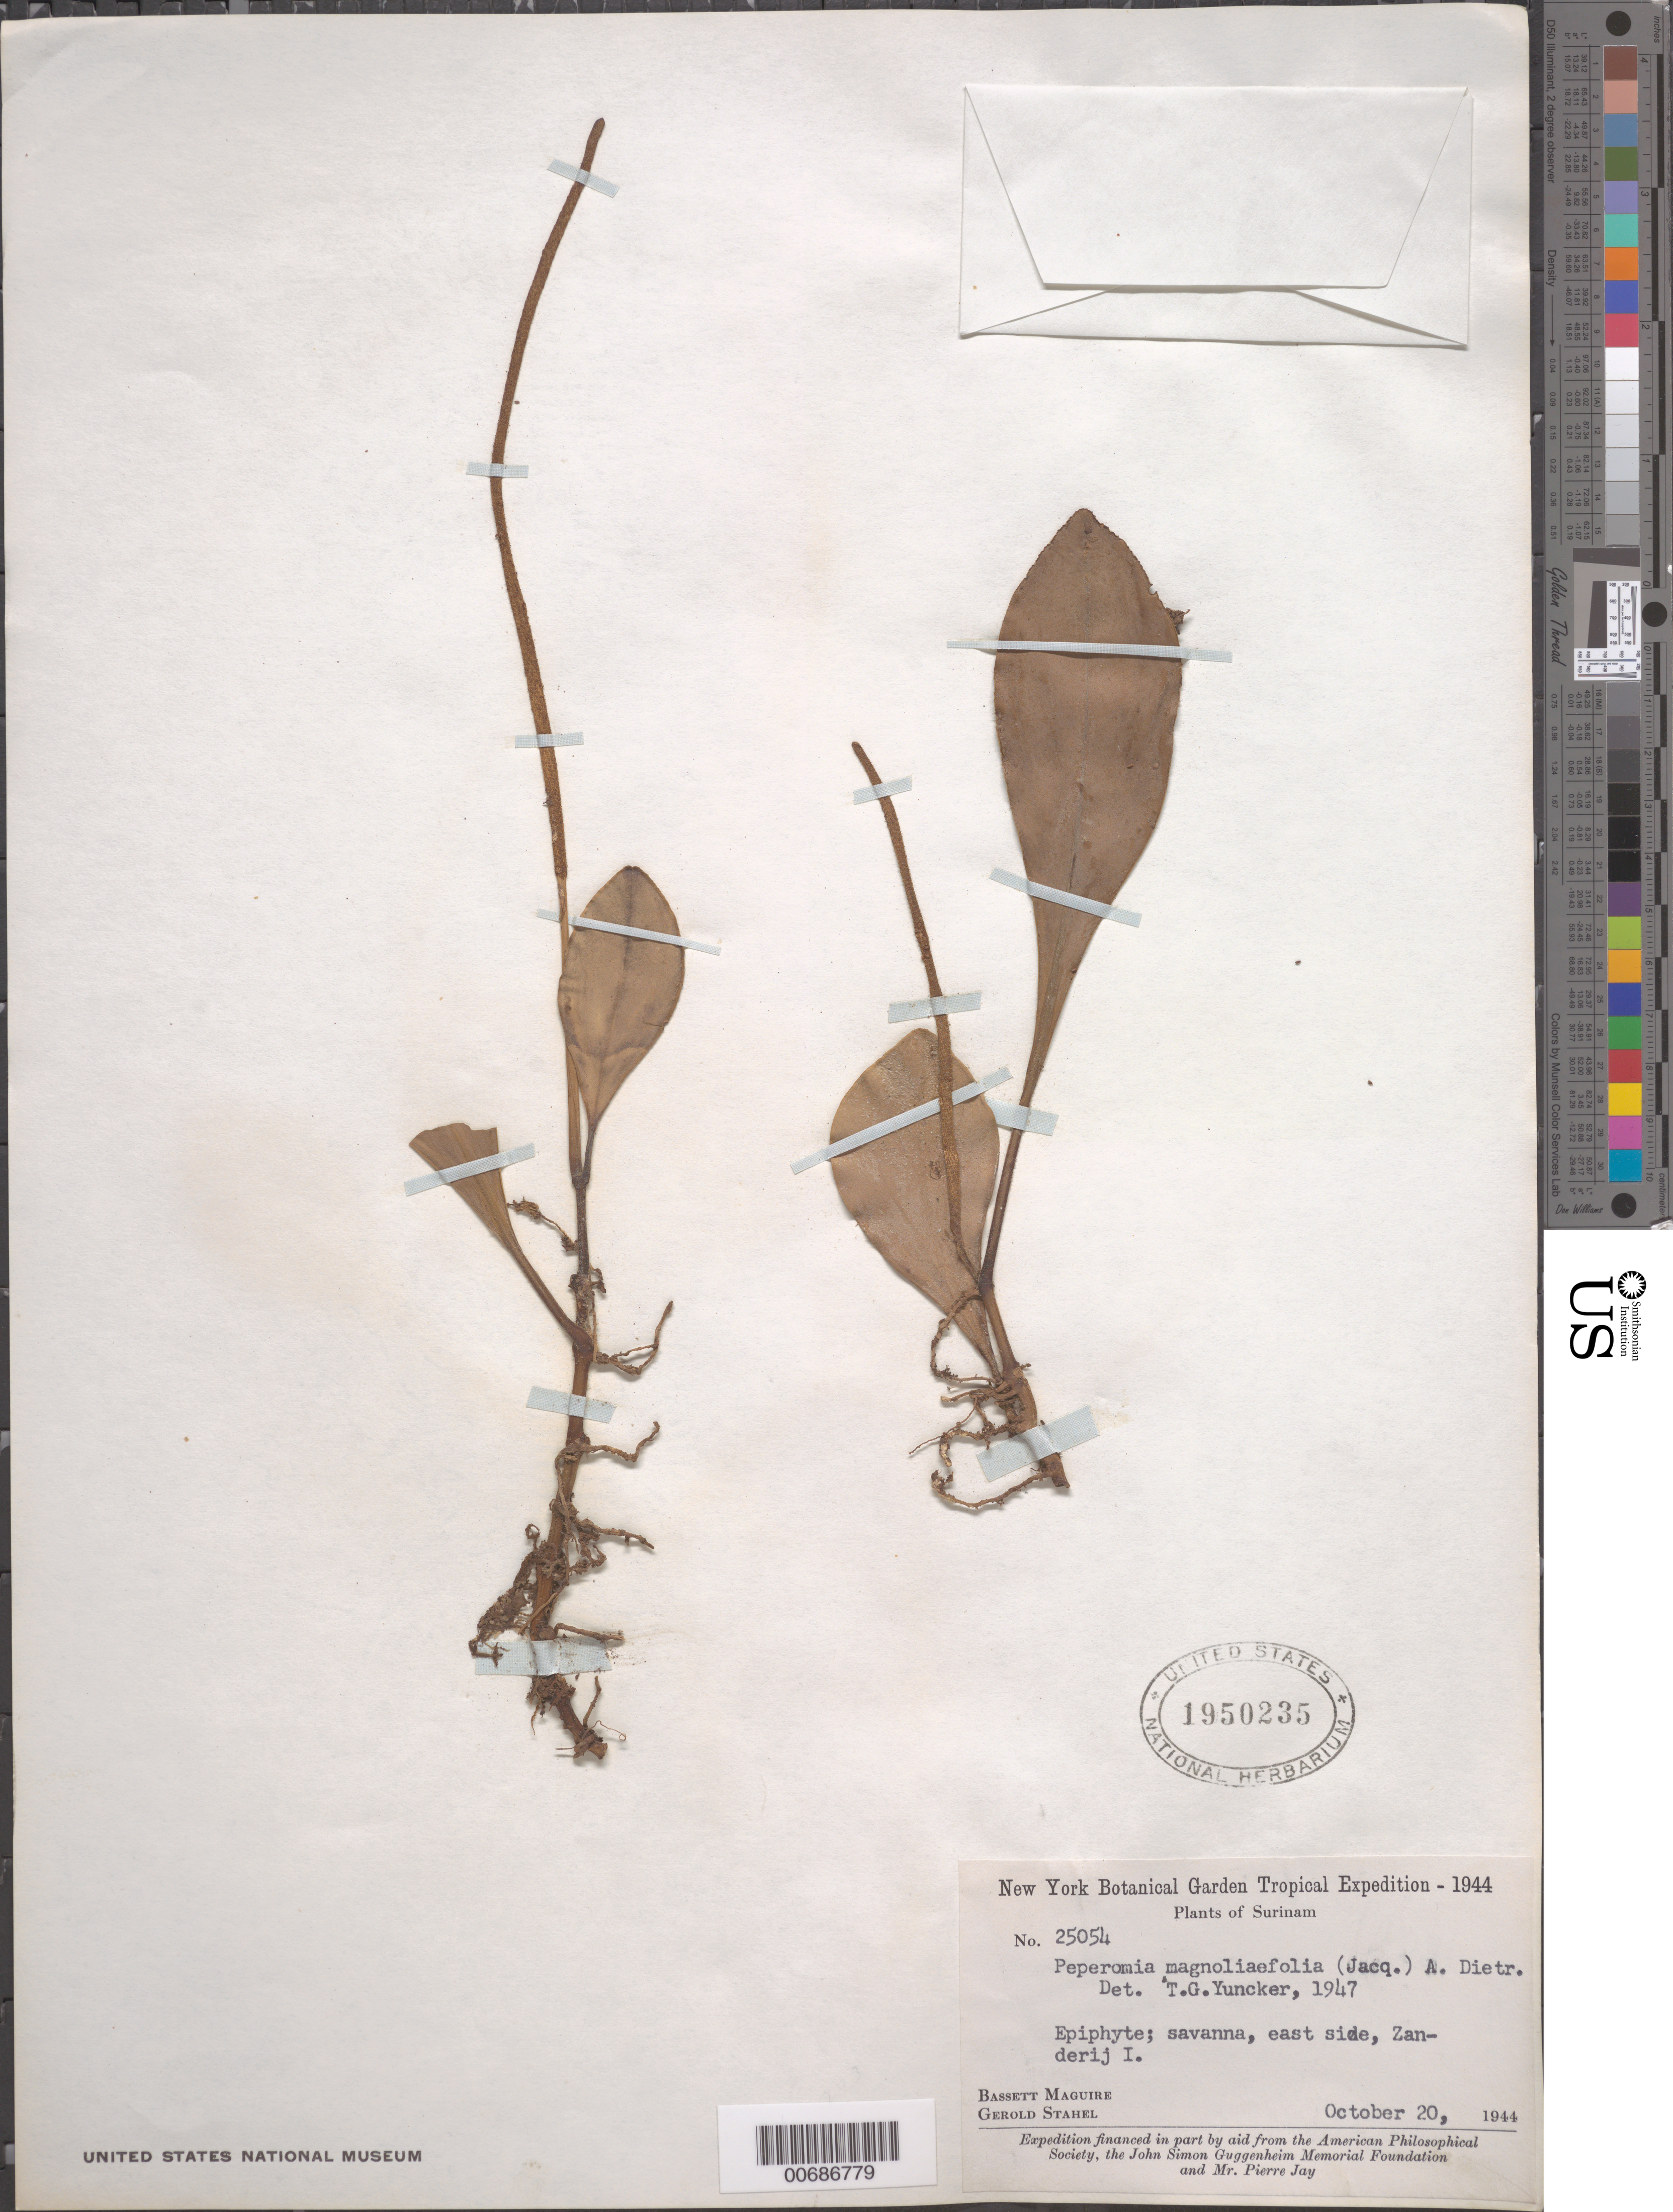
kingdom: Plantae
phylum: Tracheophyta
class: Magnoliopsida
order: Piperales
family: Piperaceae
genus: Peperomia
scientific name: Peperomia magnoliifolia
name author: (Jacq.) A. Dietr.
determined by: Yuncker, T. G.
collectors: B. Maguire & G. Stahel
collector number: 25054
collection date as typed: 20-Oct-44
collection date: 1944-10-20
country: Suriname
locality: Zanderij I, East side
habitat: Savanna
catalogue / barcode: US 1950235